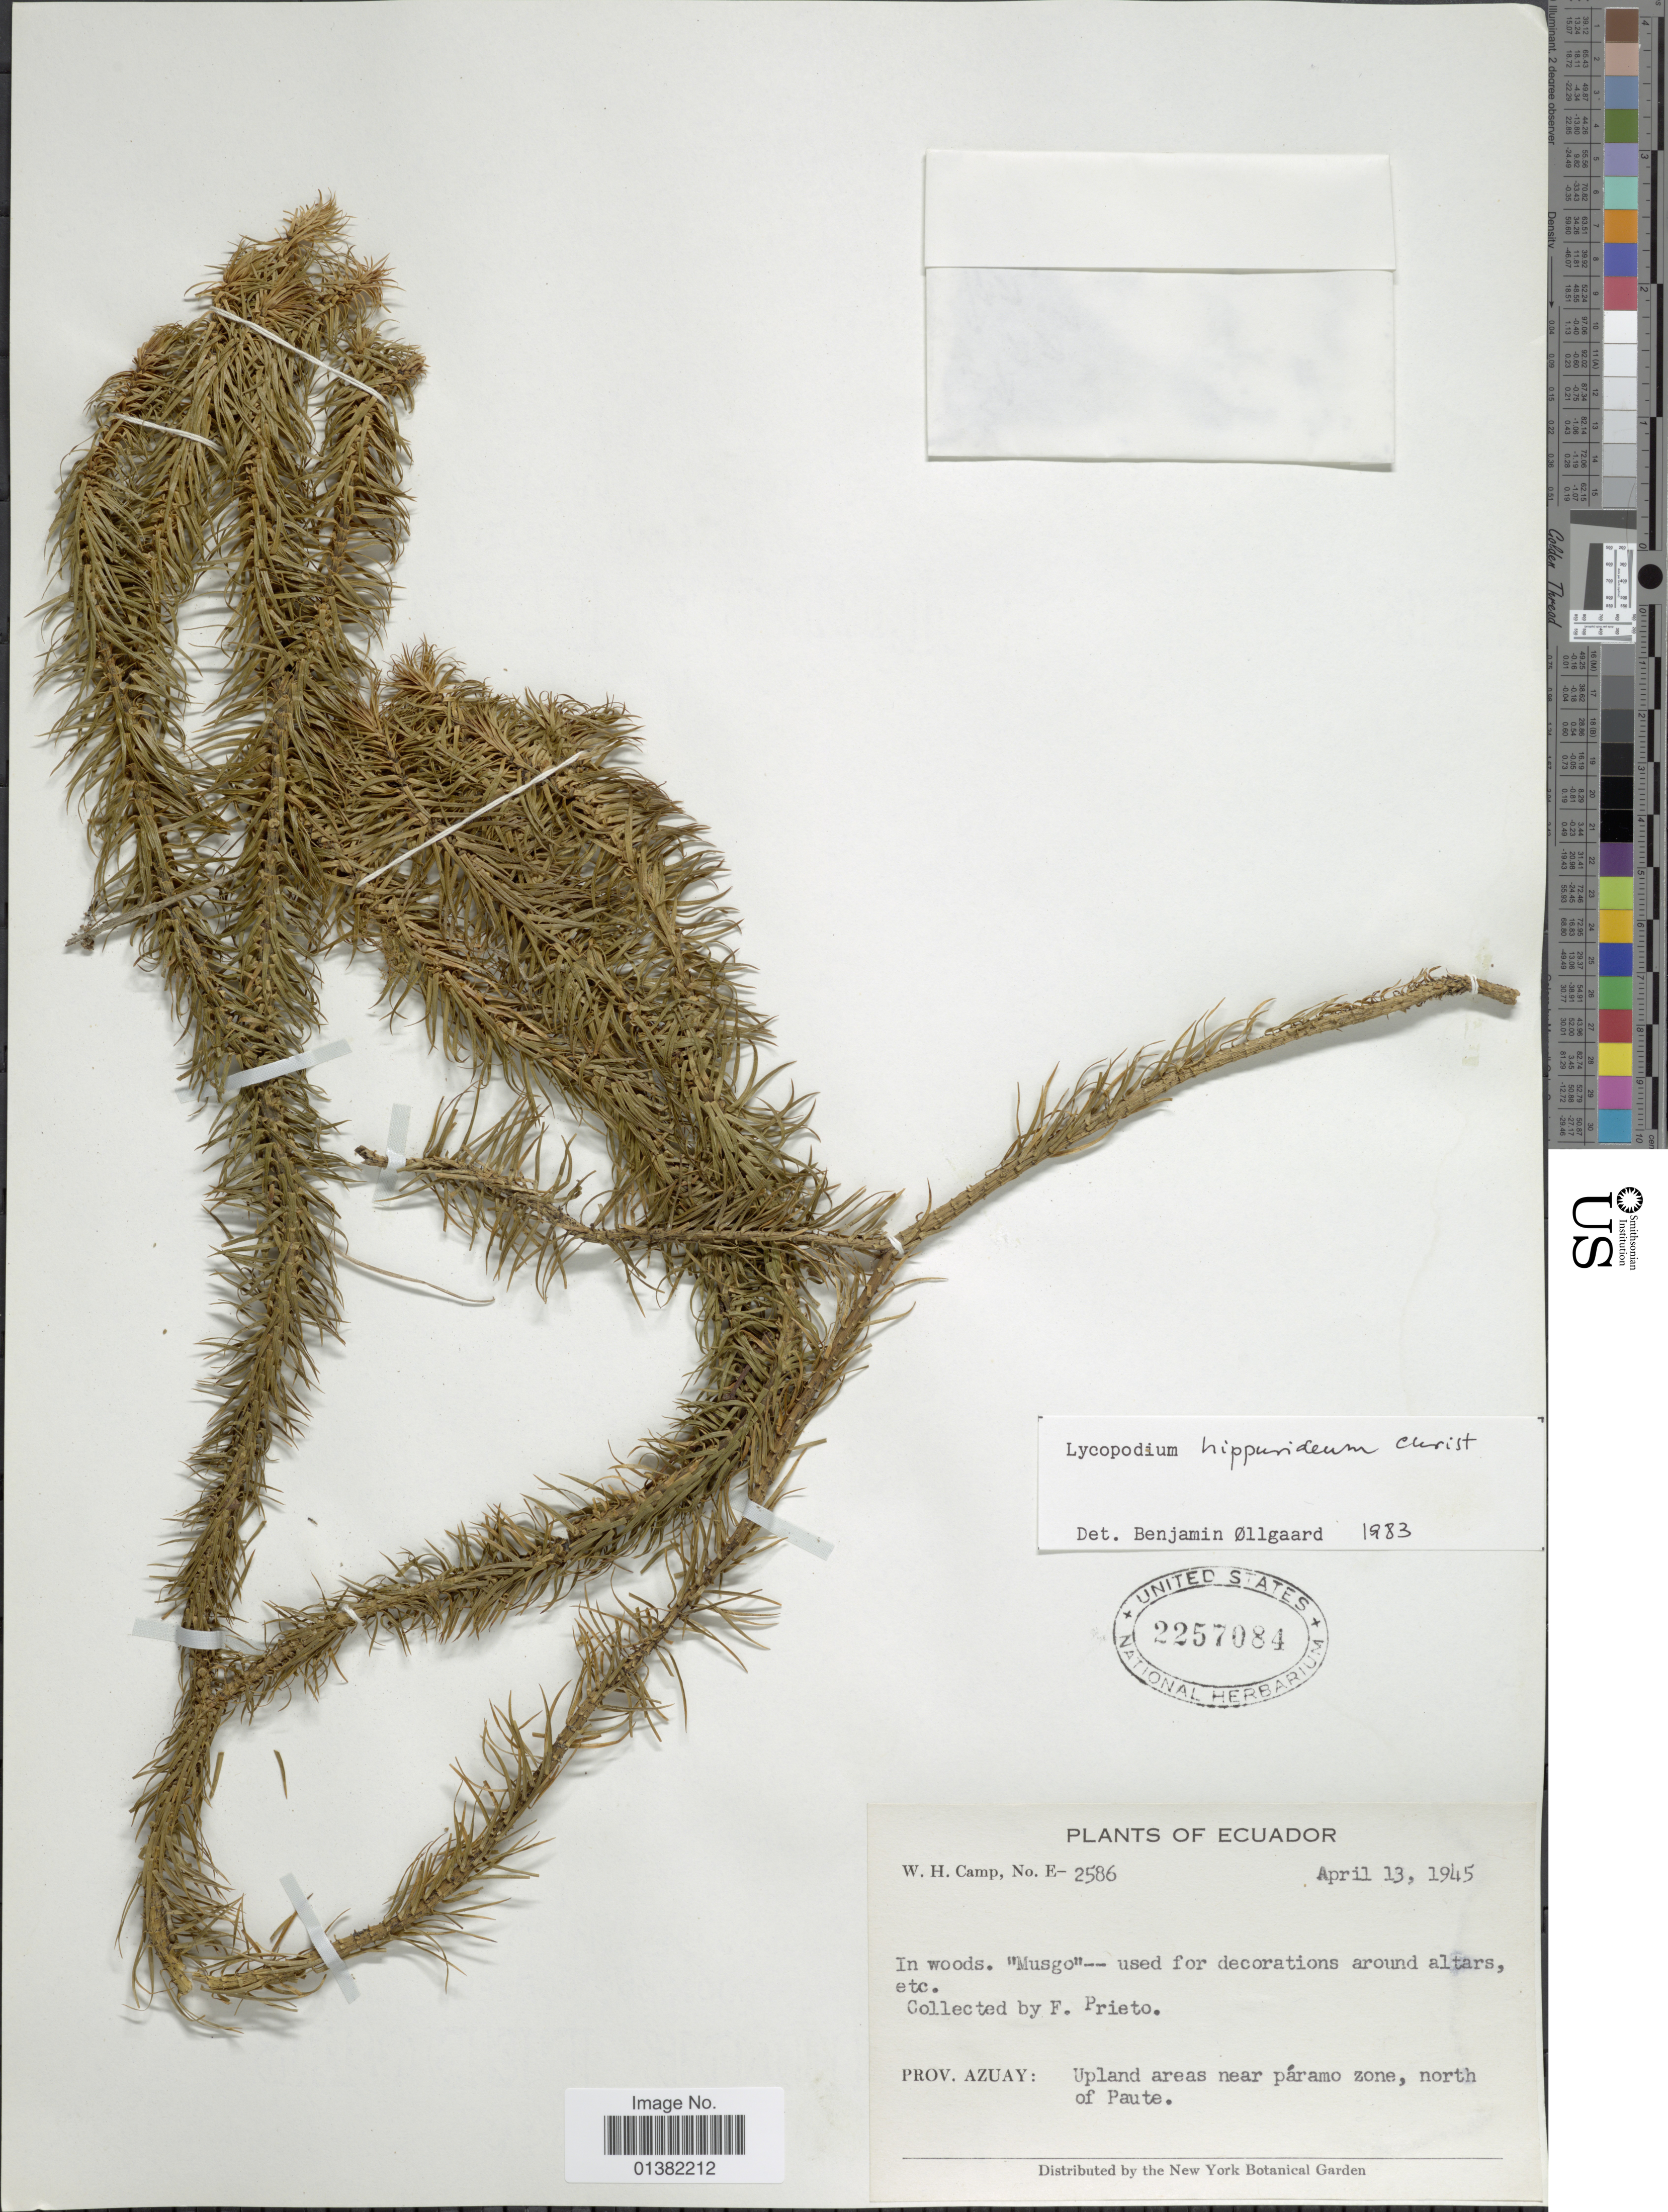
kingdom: Plantae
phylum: Tracheophyta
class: Lycopodiopsida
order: Lycopodiales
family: Lycopodiaceae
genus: Phlegmariurus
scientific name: Phlegmariurus hippurideus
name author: (Christ) B. Øllg.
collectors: W. H. Camp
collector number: E-2586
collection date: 1945-04-13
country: Ecuador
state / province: Azuay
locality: Upland areas near páramo zone, north of Paute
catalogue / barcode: US 2257084